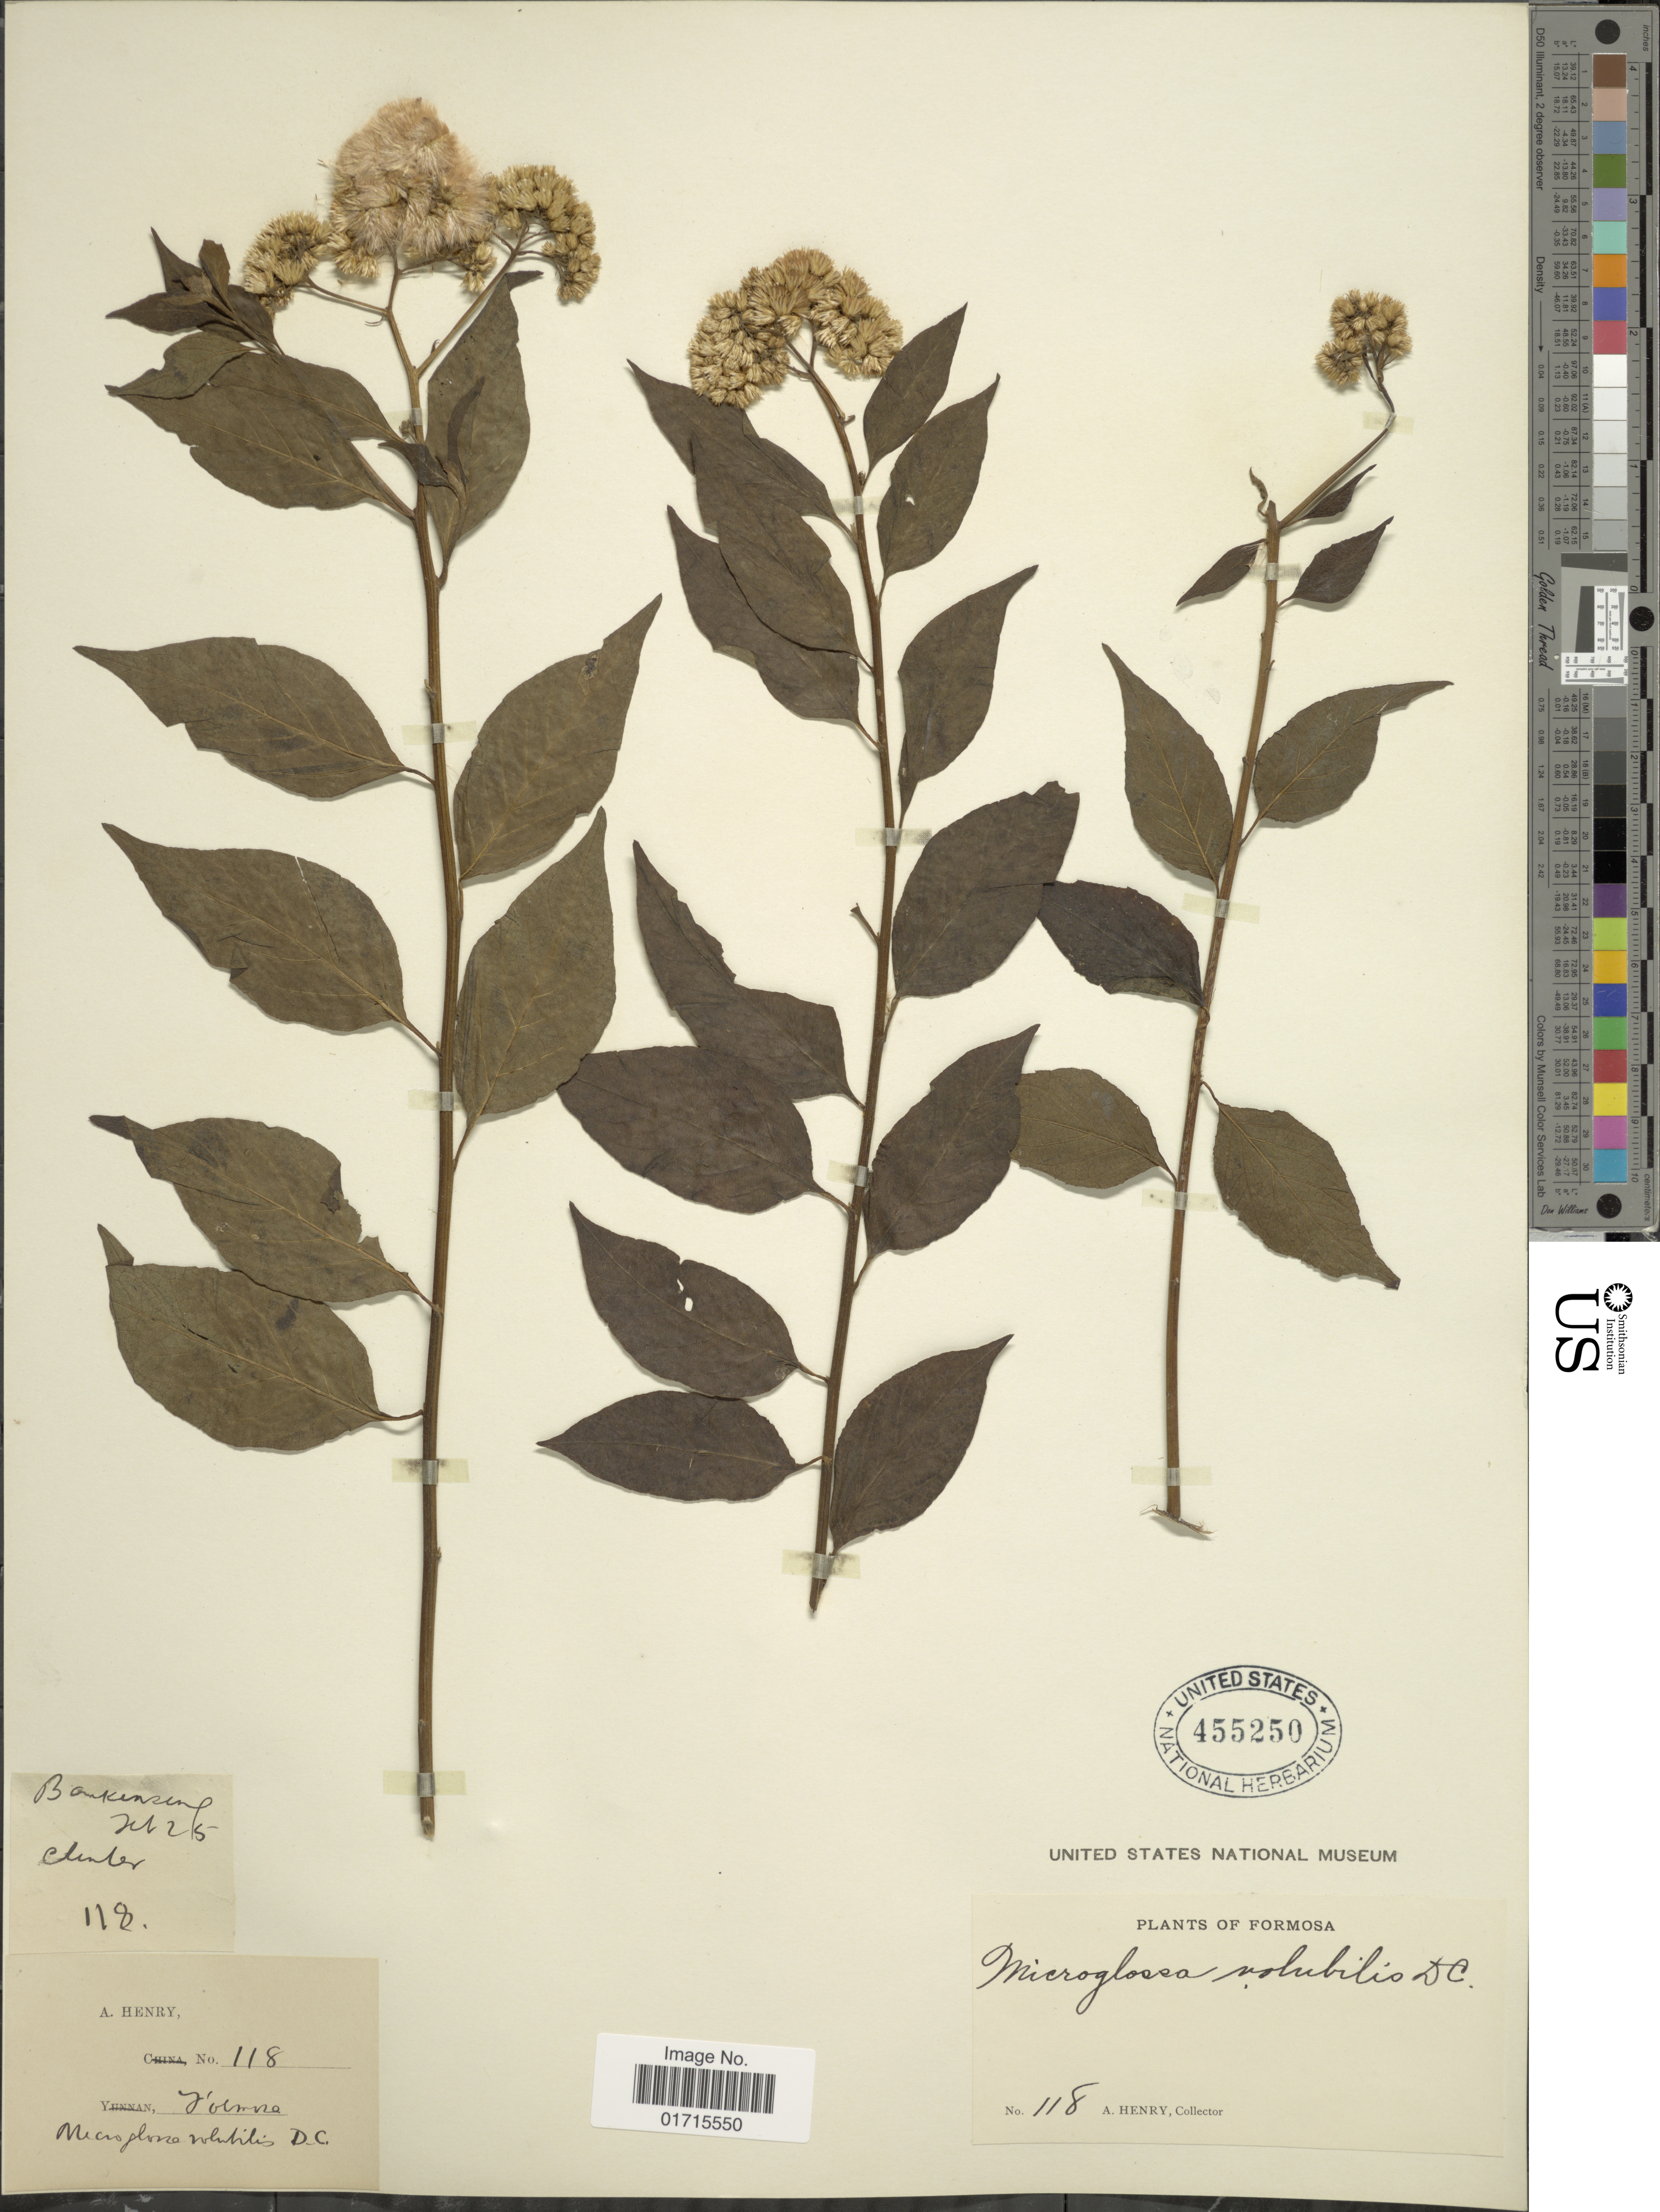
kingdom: Plantae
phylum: Tracheophyta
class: Magnoliopsida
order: Asterales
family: Asteraceae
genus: Microglossa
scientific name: Microglossa pyrifolia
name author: (Lam.) Kuntze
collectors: A. Henry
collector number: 118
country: Taiwan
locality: Formosa.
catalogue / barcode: US 455250